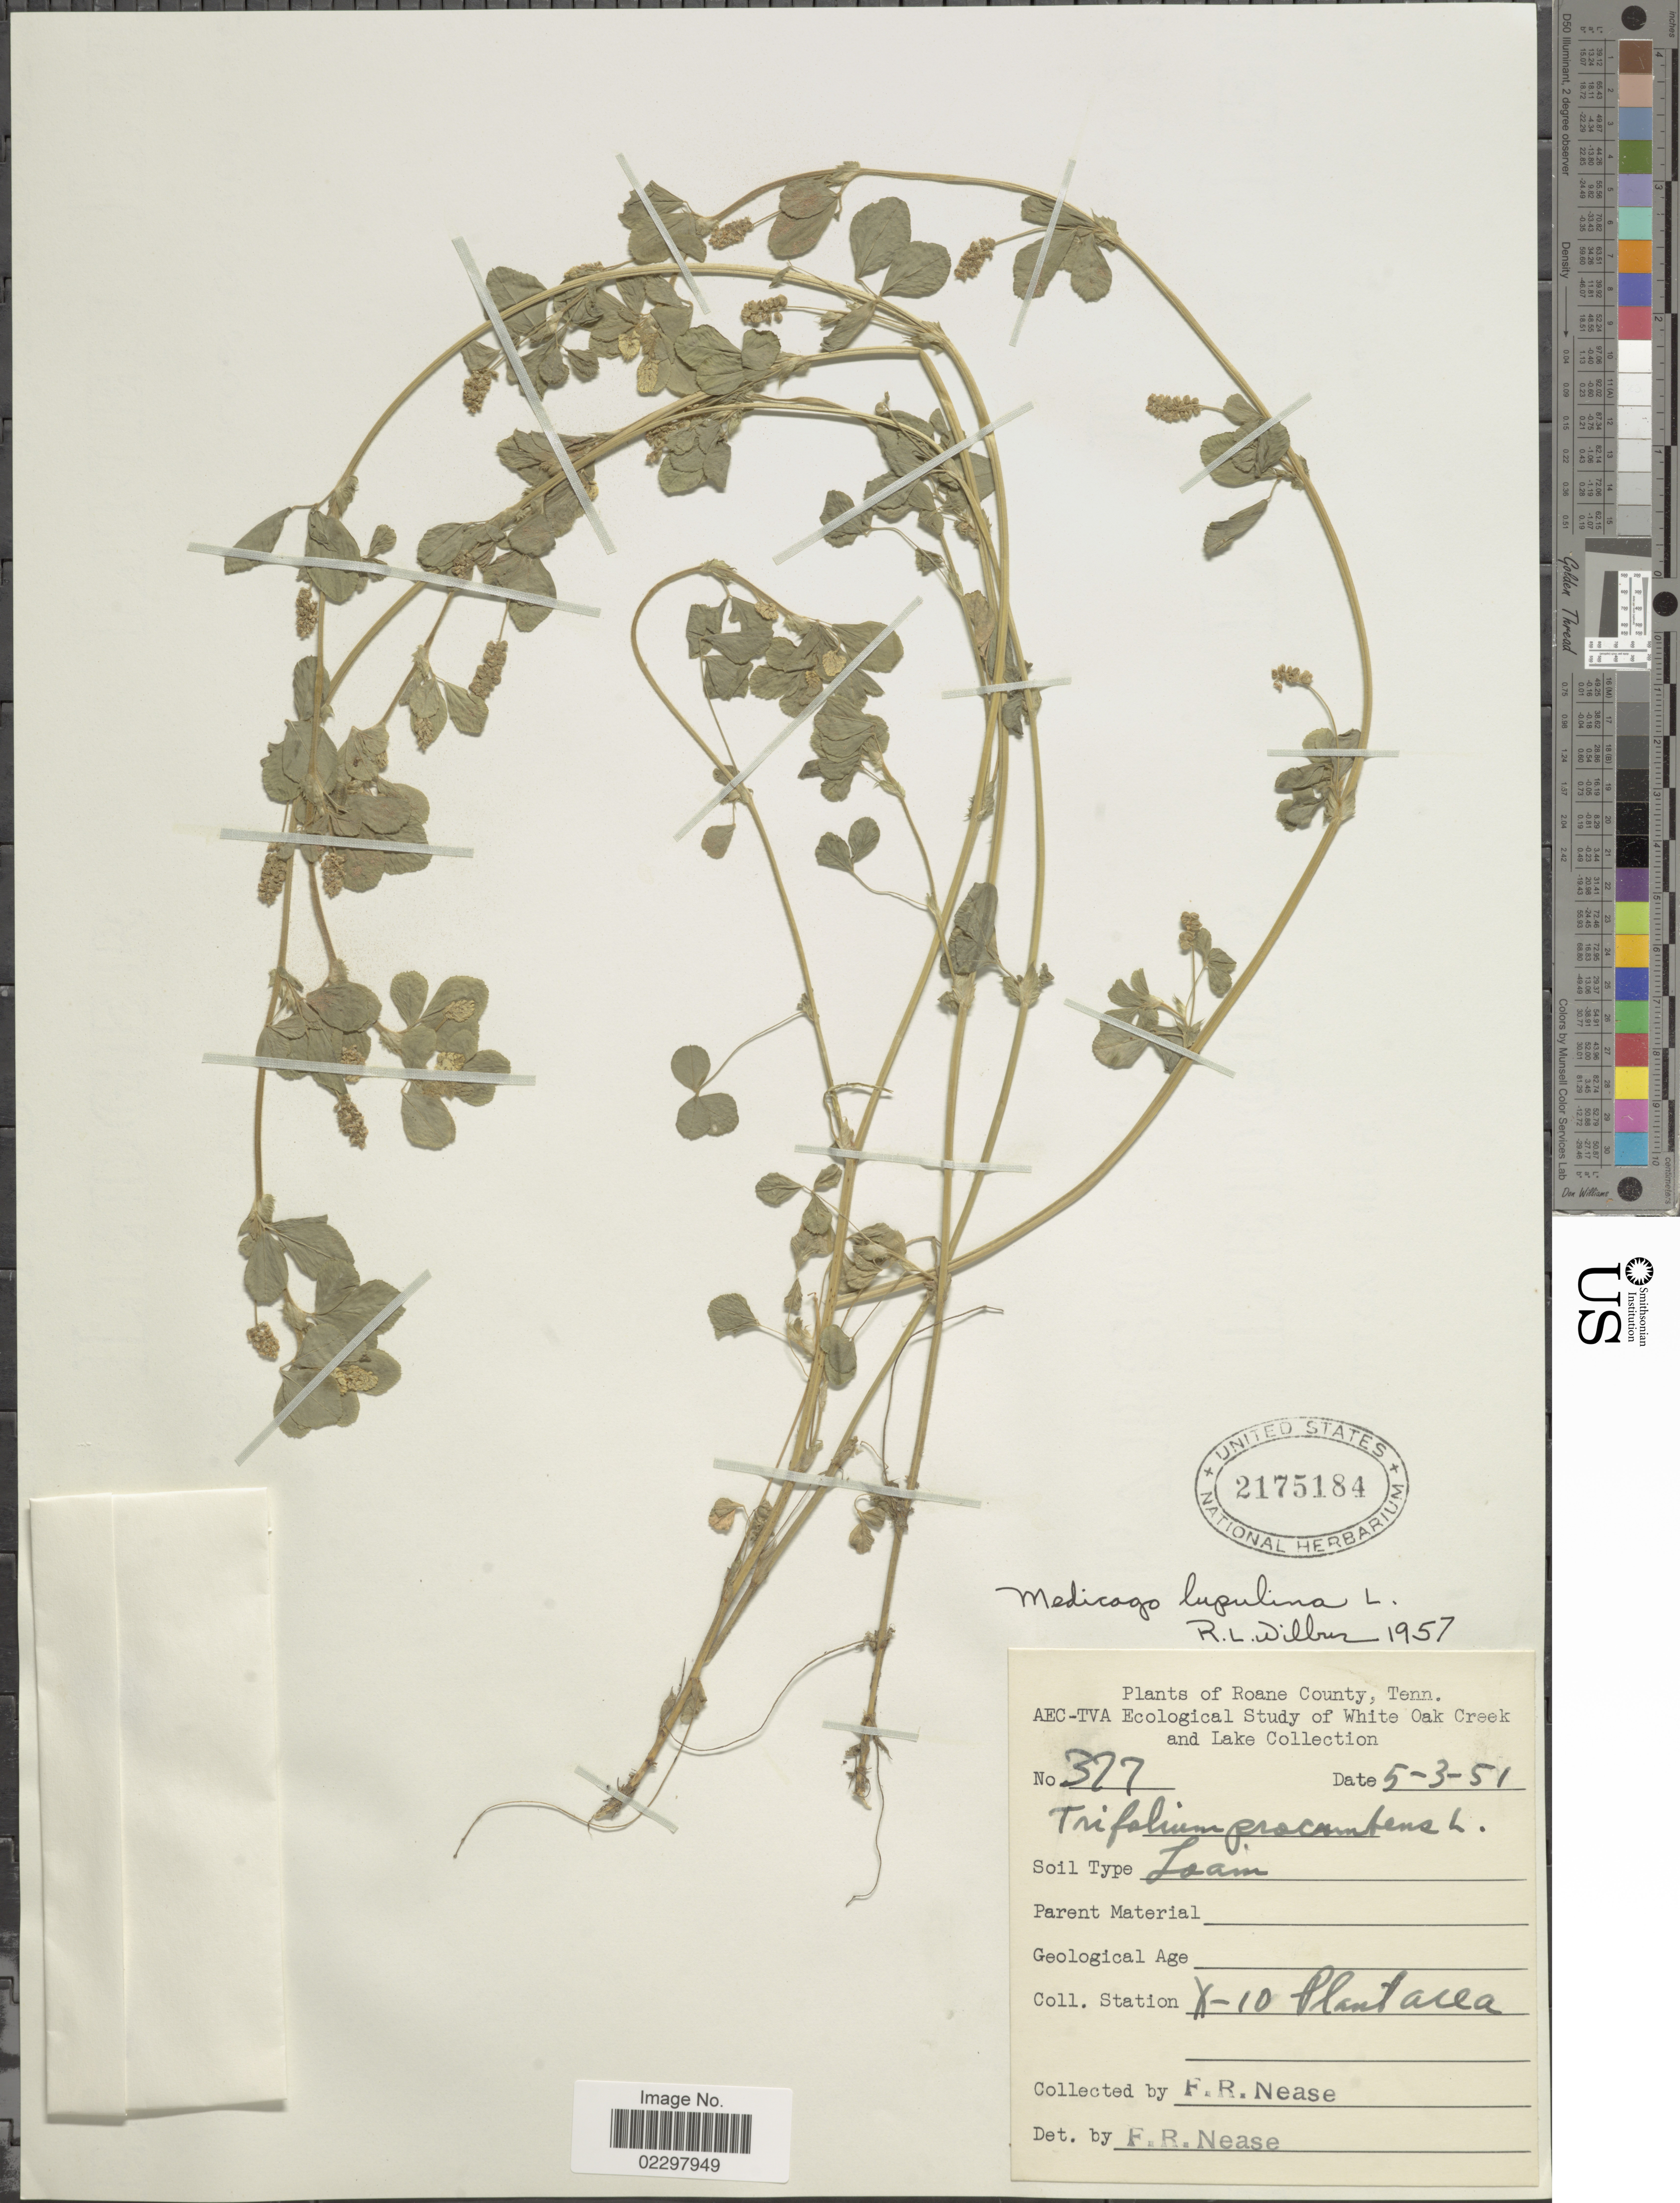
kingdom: Plantae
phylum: Tracheophyta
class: Magnoliopsida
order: Fabales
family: Fabaceae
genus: Trifolium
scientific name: Trifolium procumbens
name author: L.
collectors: F. Nease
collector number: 377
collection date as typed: Transcribed d/m/y: 3/5/51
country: United States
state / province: Tennessee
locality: Roane County, White Oak Creek and Lake, loam, Coll. Station: X-10 Plant area.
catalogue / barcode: US 2175184